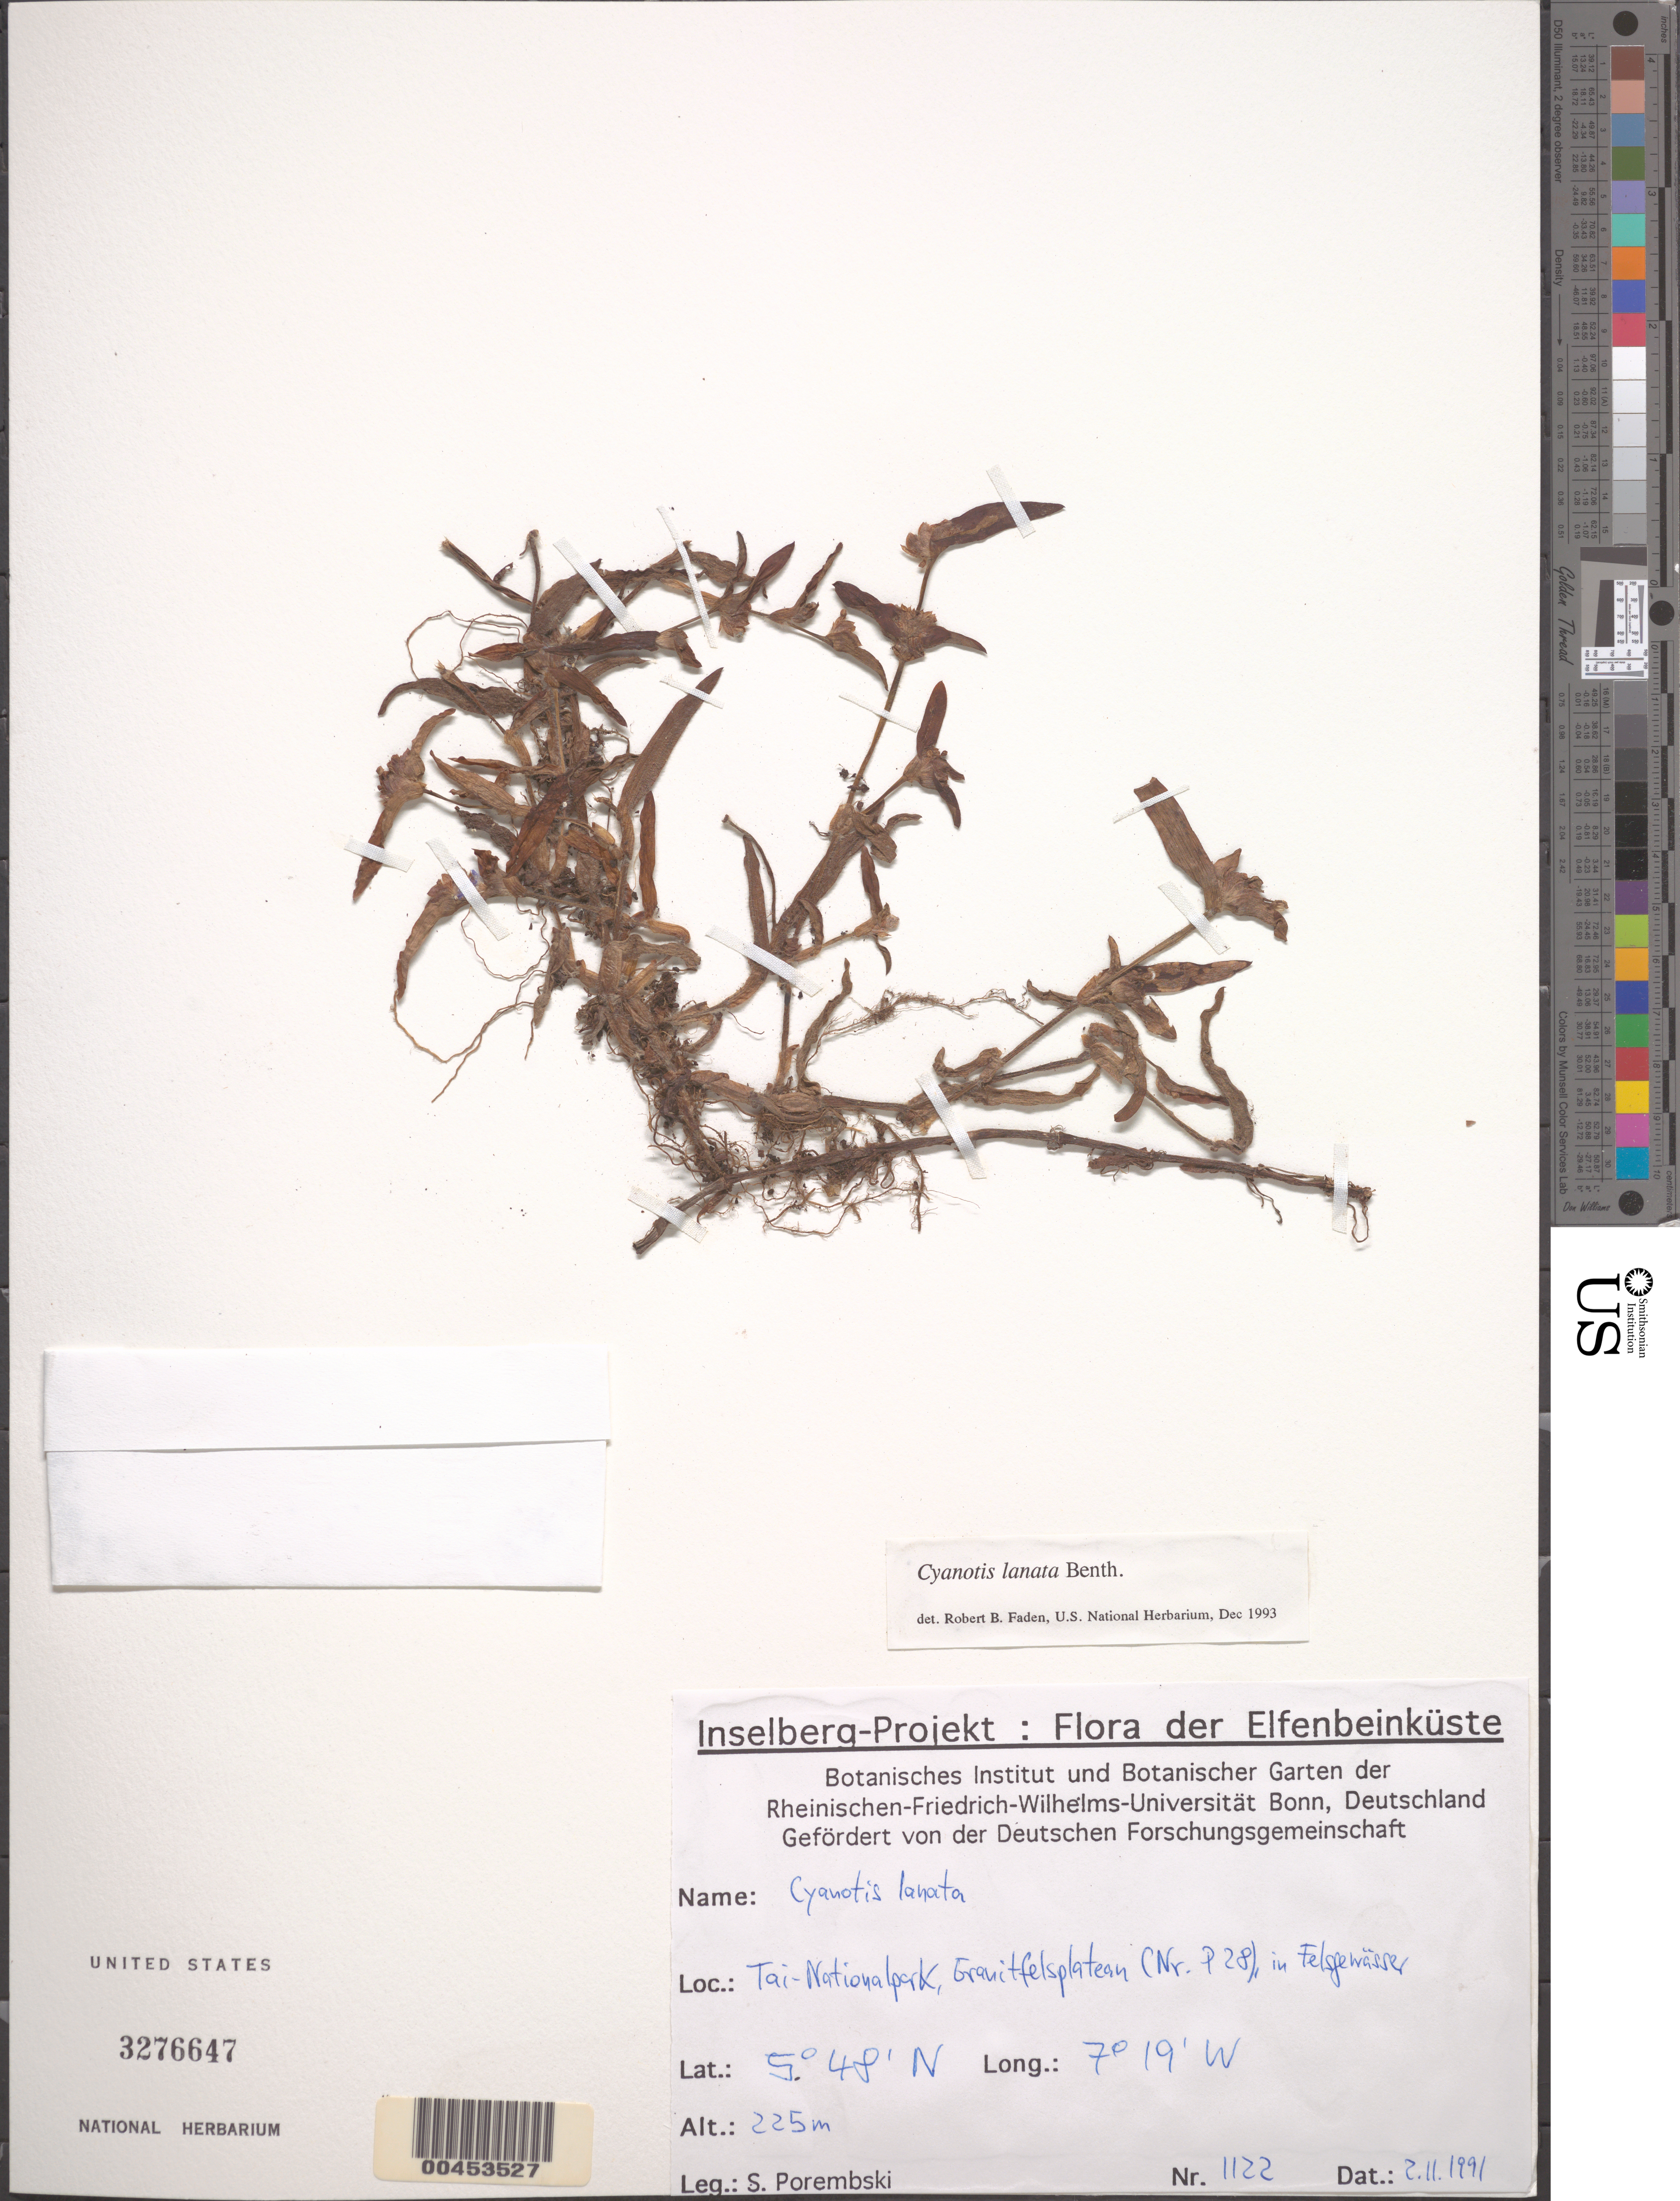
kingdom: Plantae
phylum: Tracheophyta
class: Liliopsida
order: Commelinales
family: Commelinaceae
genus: Cyanotis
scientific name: Cyanotis lanata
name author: Benth.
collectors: S. Porembski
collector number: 1122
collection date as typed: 02 Nov 1991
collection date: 1991-11-02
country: Ivory Coast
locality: Tai-National Park, (nr. p28)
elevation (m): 225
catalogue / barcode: US 3276647